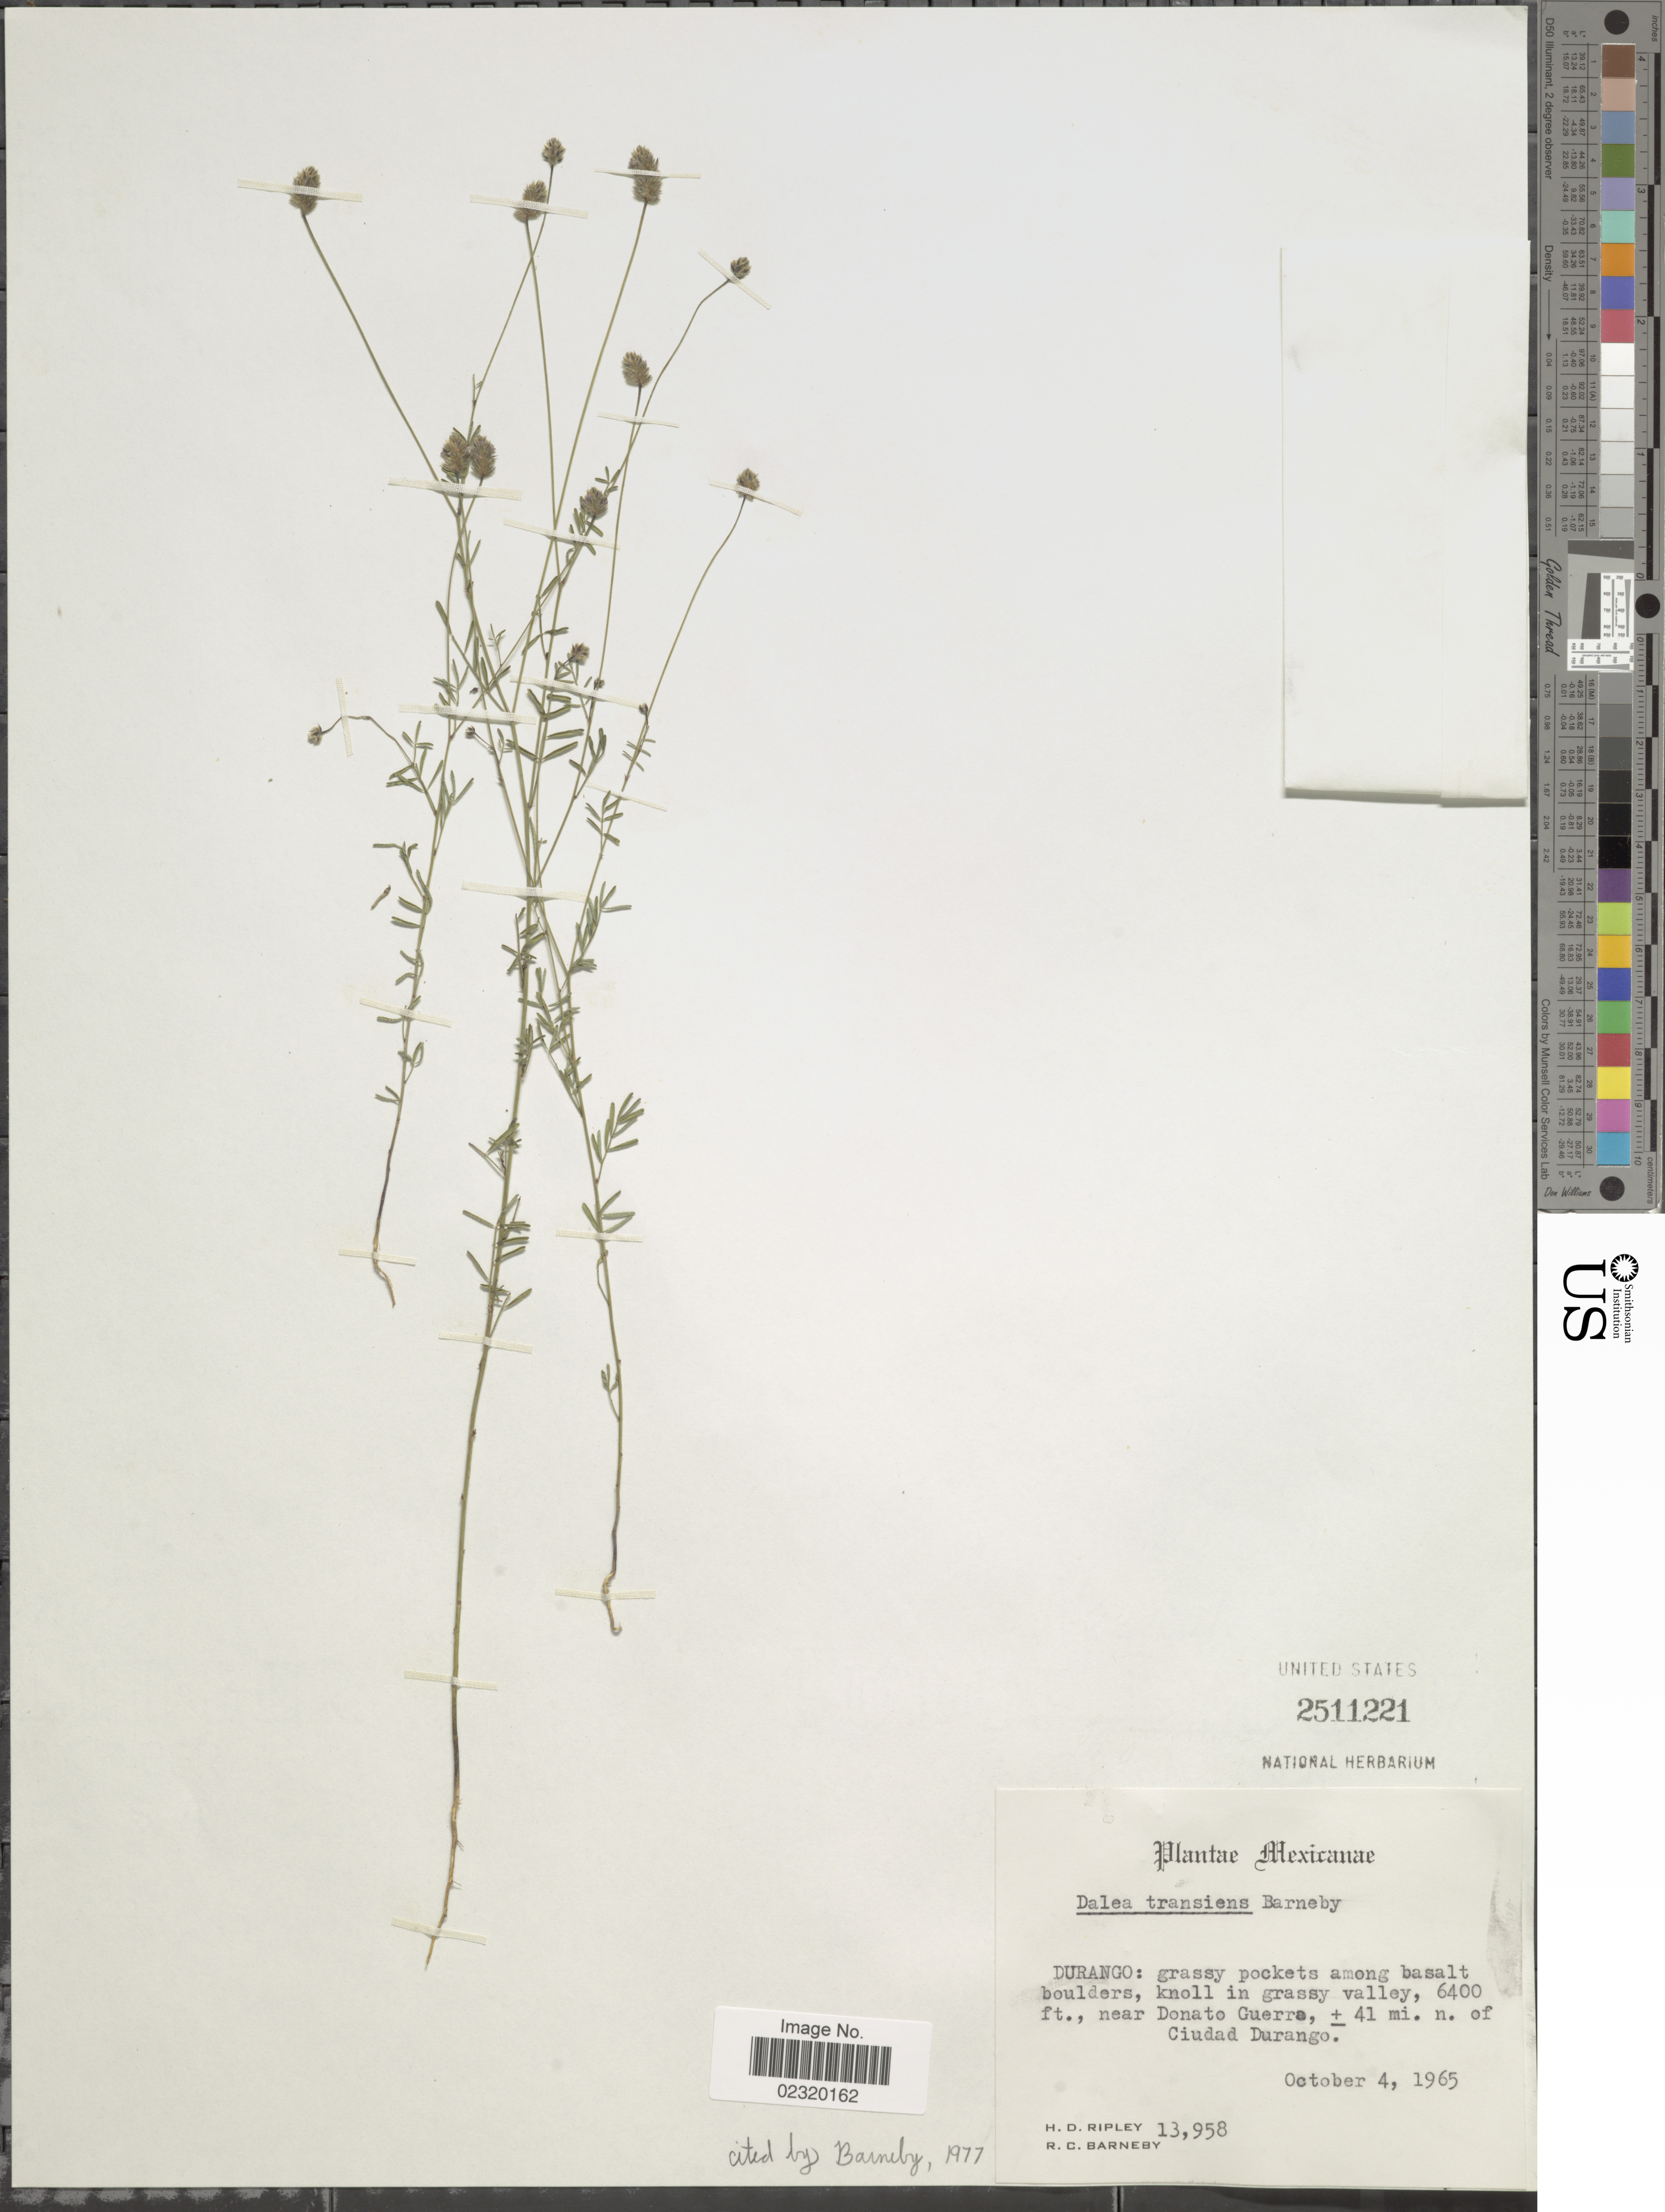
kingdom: Plantae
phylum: Tracheophyta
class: Magnoliopsida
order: Fabales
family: Fabaceae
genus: Dalea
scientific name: Dalea transiens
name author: Barneby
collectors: H. Ripley & R. C. Barneby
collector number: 13958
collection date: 1965-10-04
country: Mexico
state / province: Durango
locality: Near Donato Guerra, ± 41 mi. n. of Ciudad Durango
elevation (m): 1951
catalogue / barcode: US 2511221